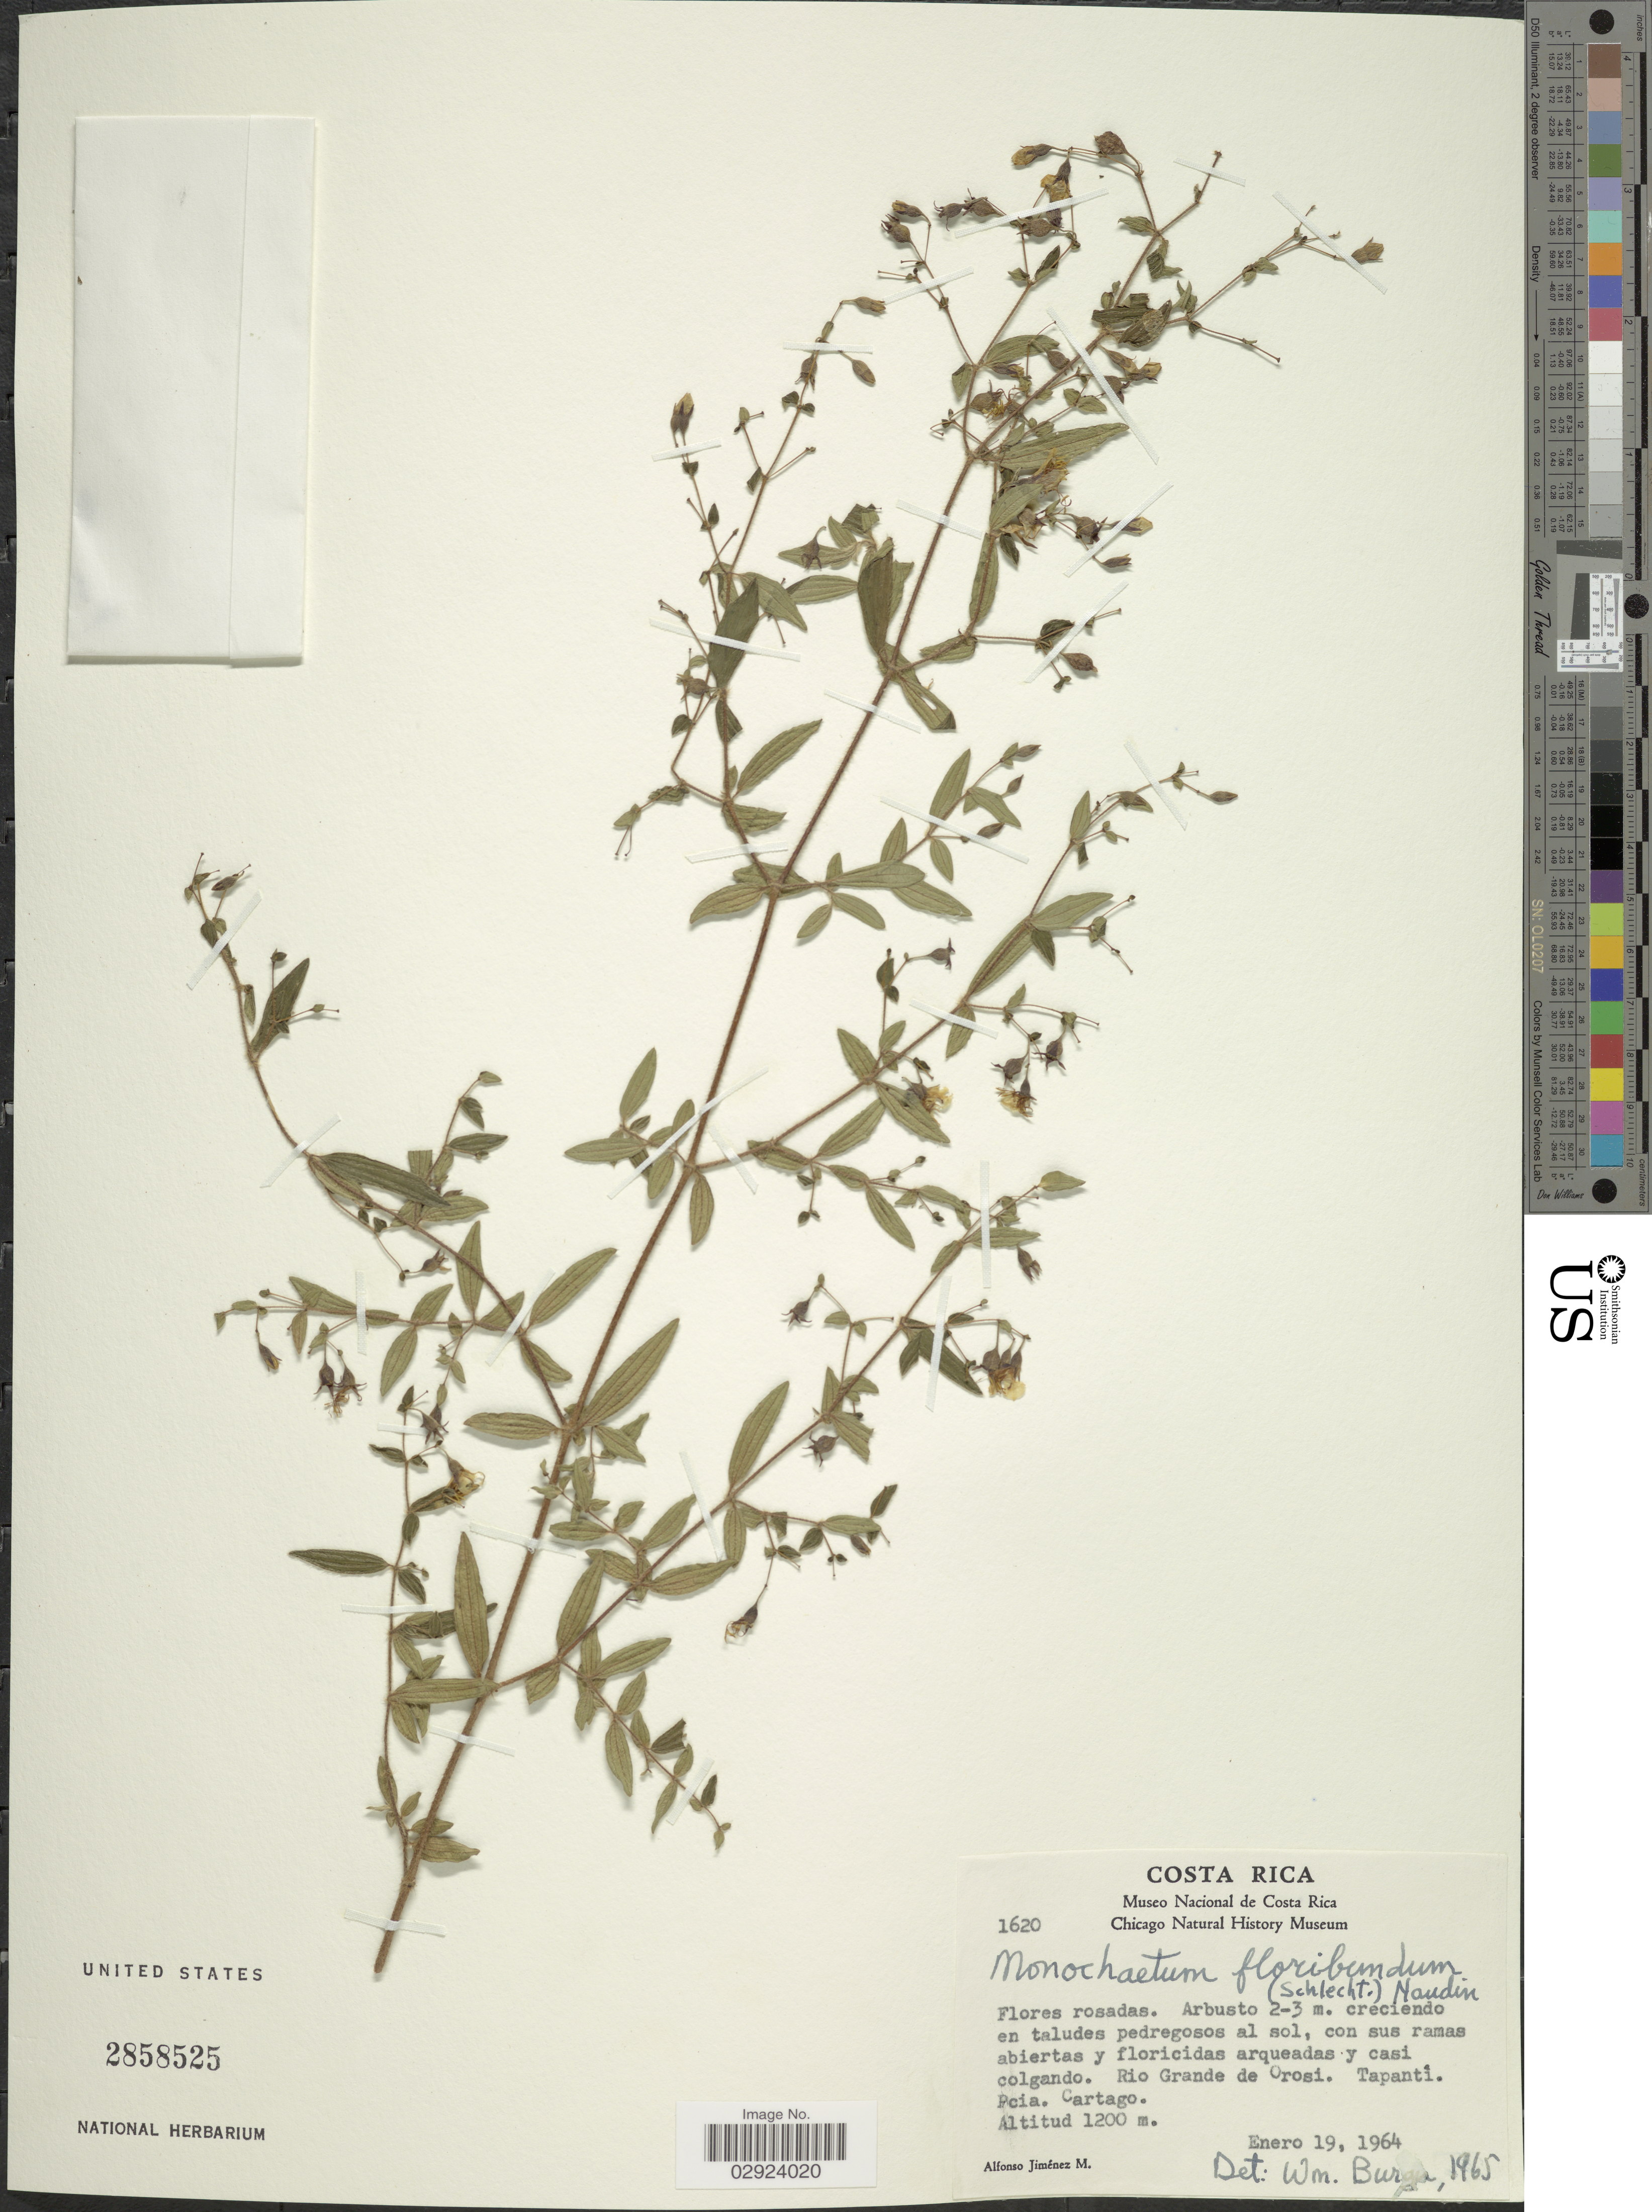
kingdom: Plantae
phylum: Tracheophyta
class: Magnoliopsida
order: Myrtales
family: Melastomataceae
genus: Monochaetum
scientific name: Monochaetum floribundum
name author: (Schltdl.) Naudin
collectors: A. Jimenez M.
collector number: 1620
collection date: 1964-01-19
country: Costa Rica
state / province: Cartago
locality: Rio Grande de Orosi. Tapanti.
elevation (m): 1200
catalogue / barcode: US 2858525